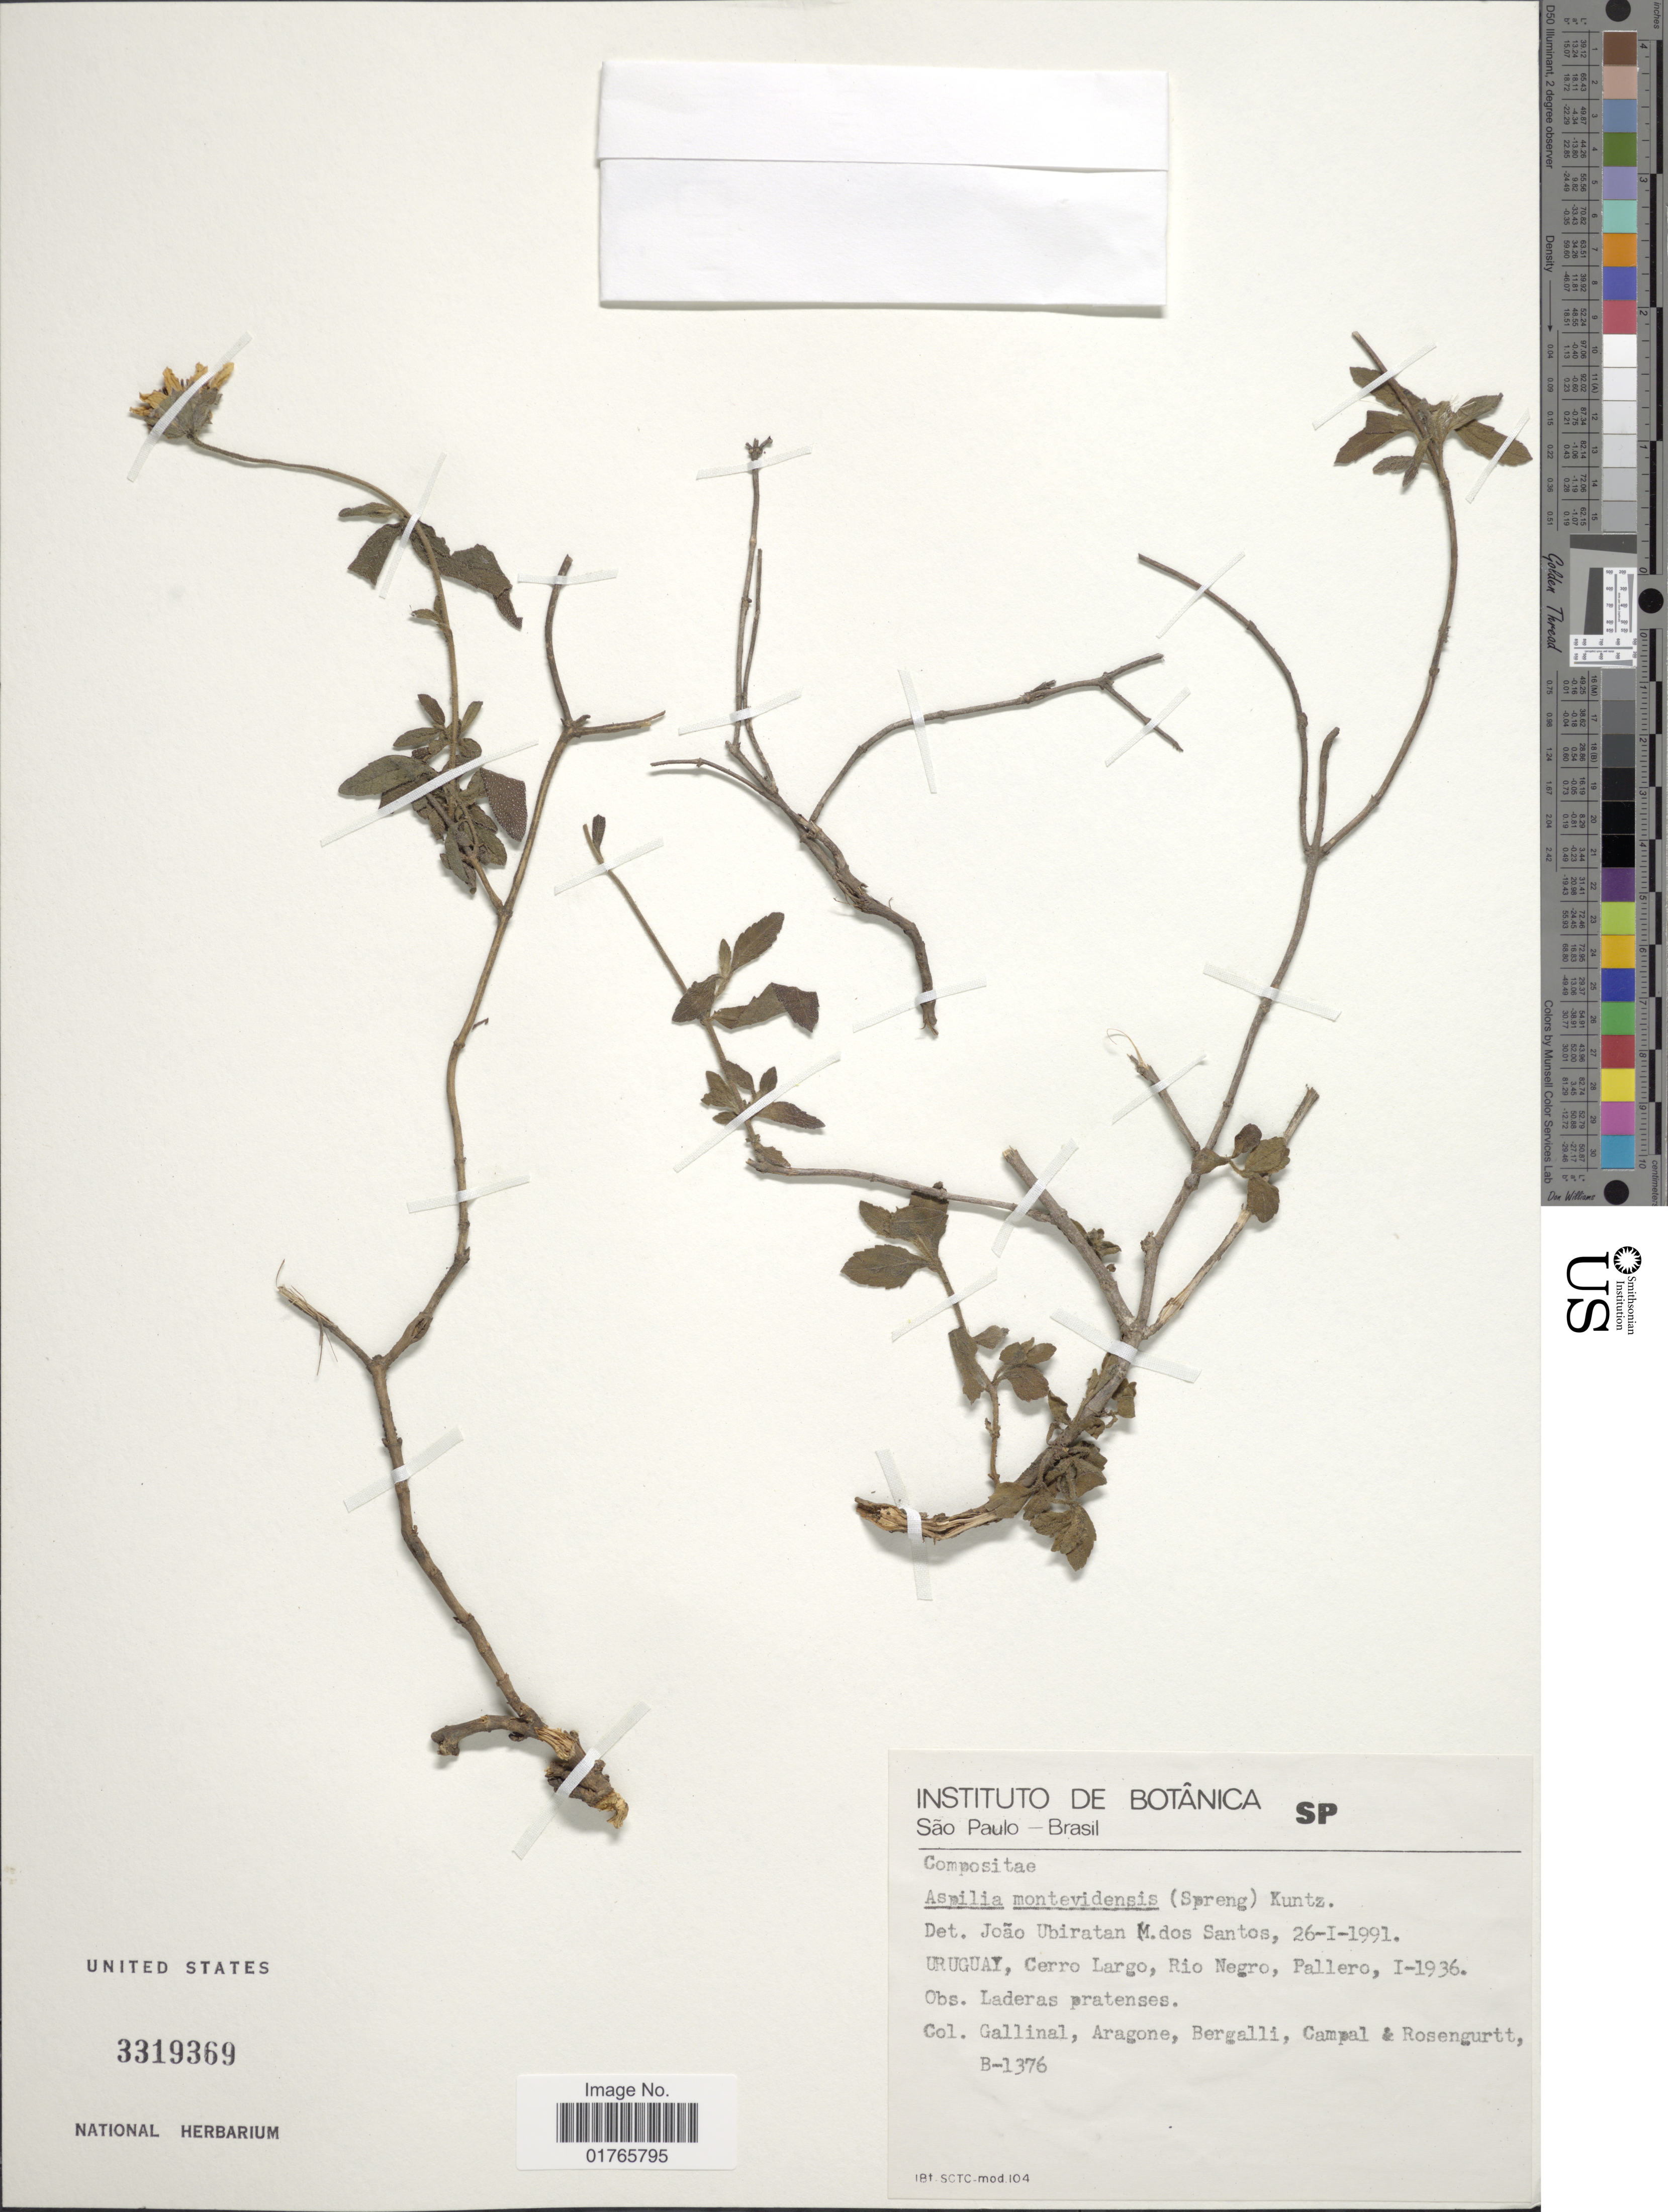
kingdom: Plantae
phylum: Tracheophyta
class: Magnoliopsida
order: Asterales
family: Asteraceae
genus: Aspilia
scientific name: Aspilia montividensis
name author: (Spreng.) Baker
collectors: -. Gallinal, -- Aragone, -- Bergalli, -- Campal & Rosengurtt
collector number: B-1376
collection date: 1936-01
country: Uruguay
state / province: Rio Negro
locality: Cerro Largo, Pallero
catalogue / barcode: US 3319369